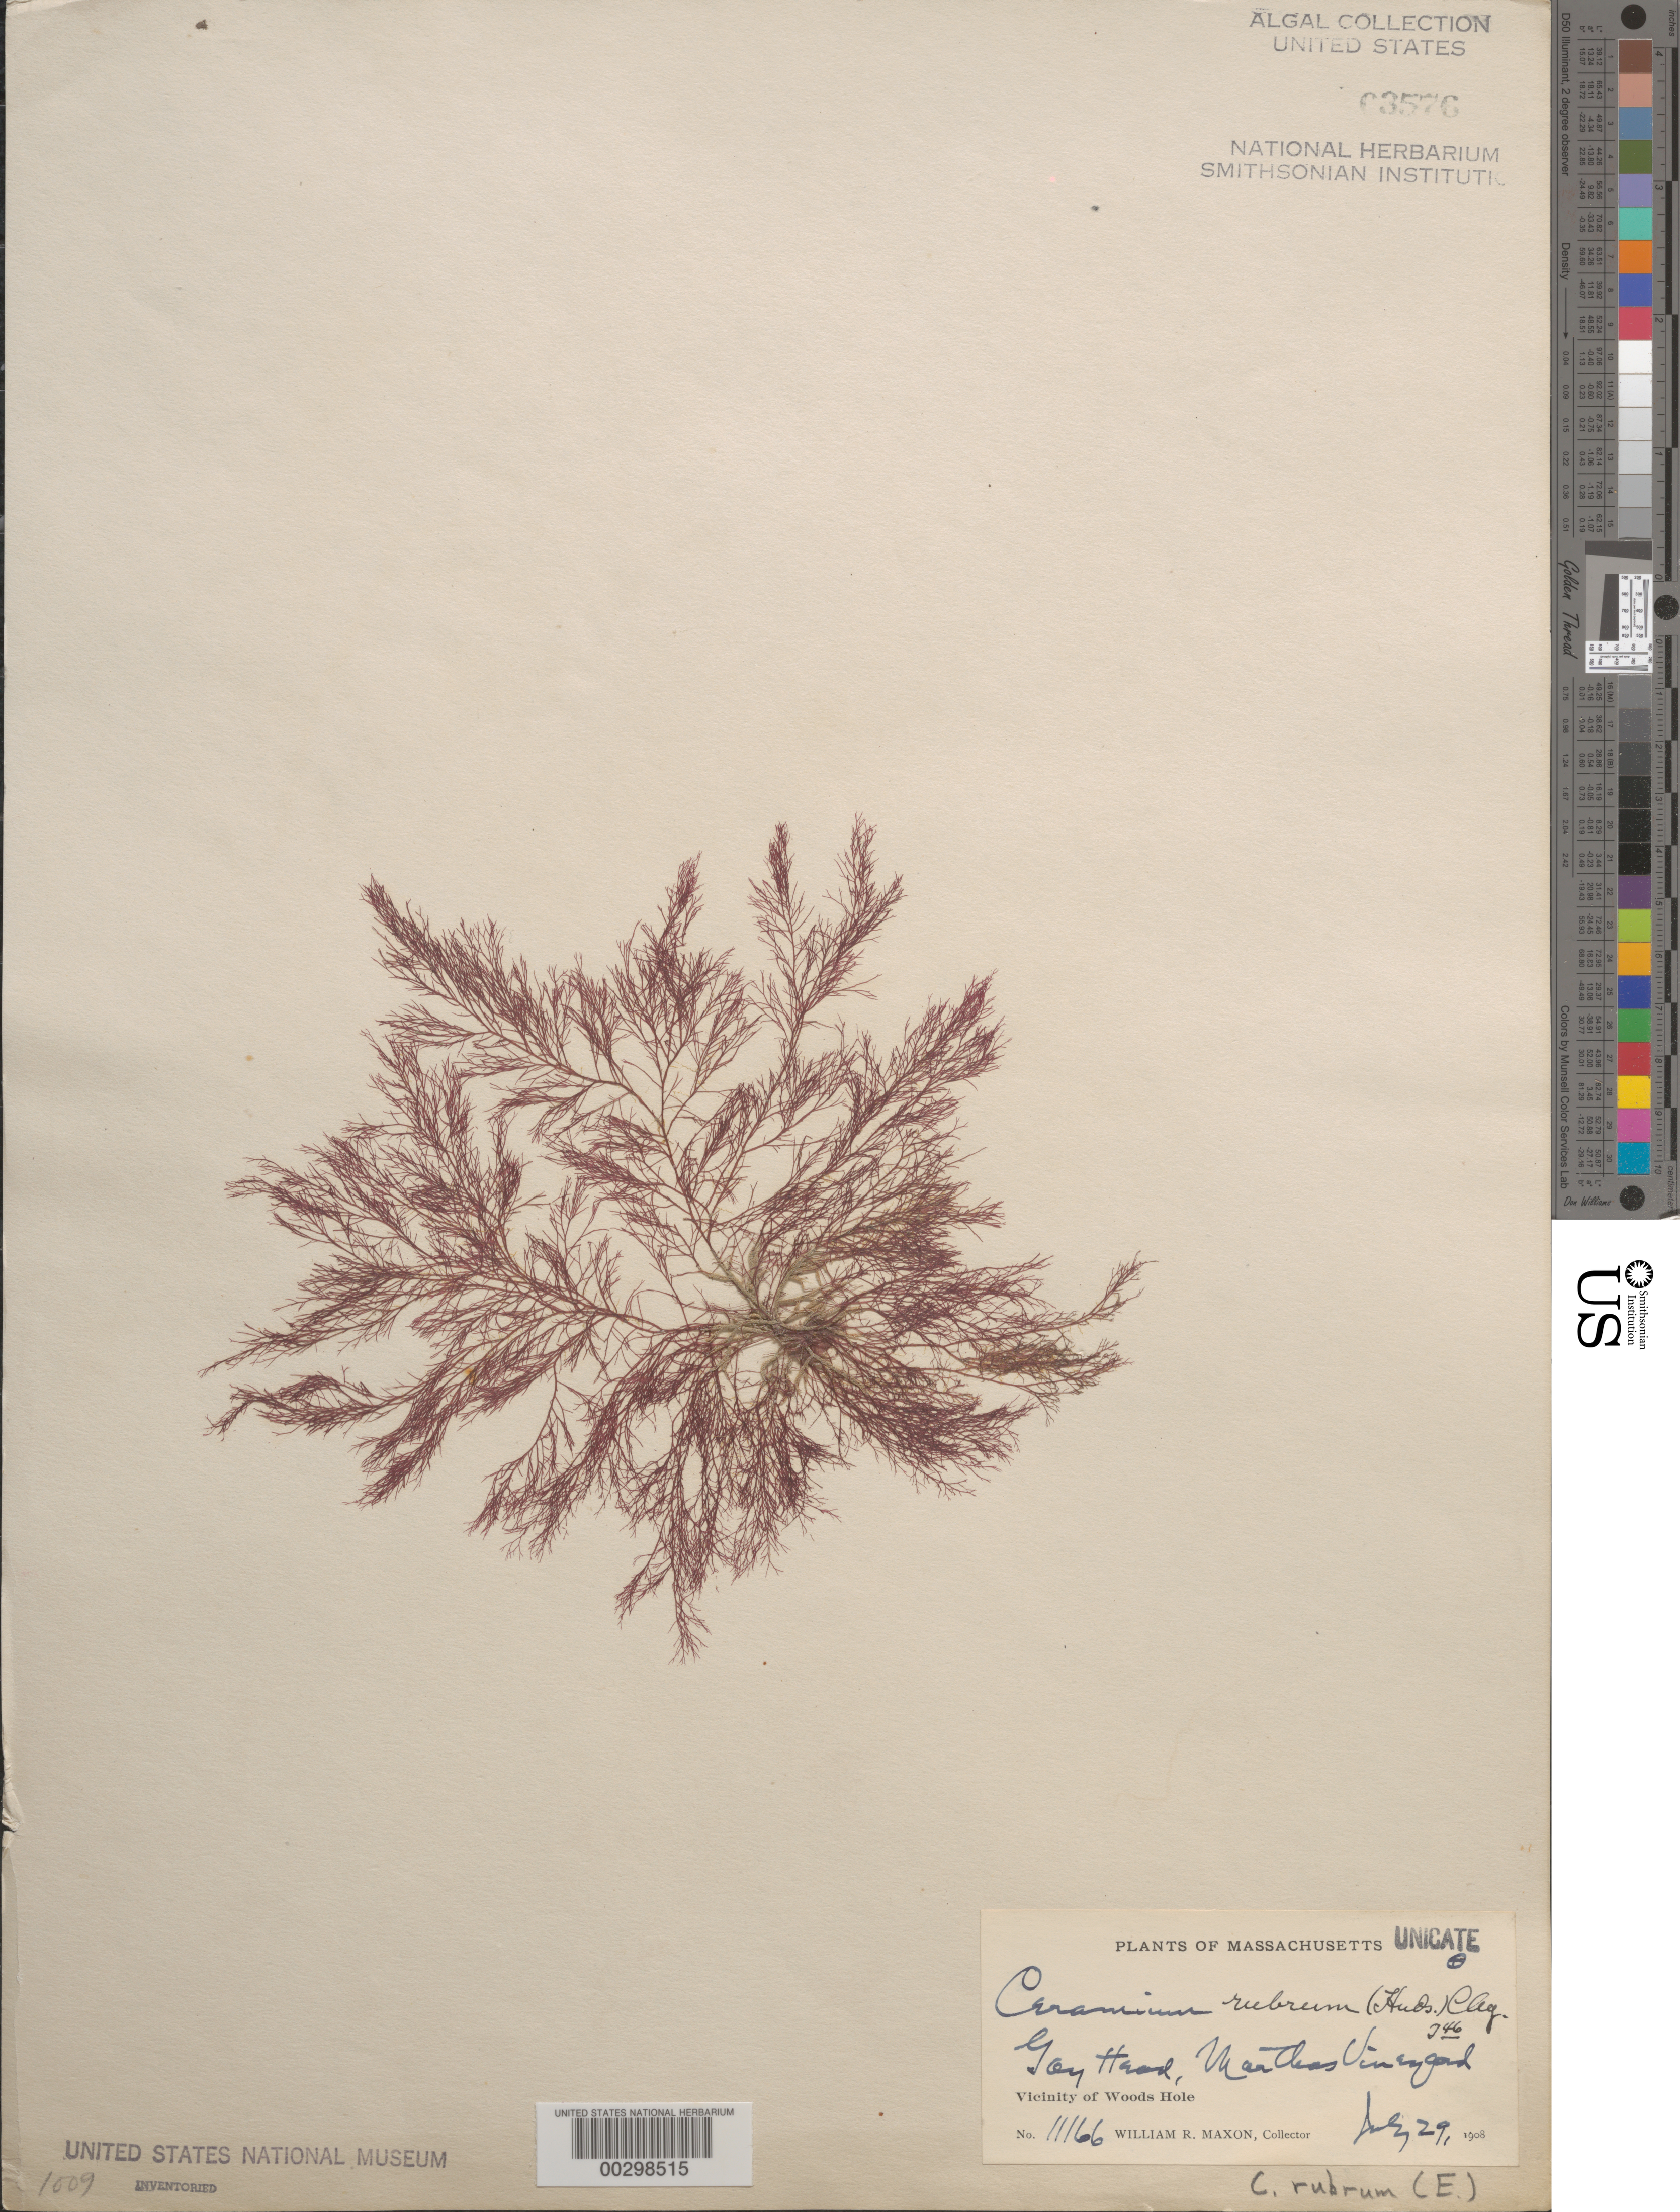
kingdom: Plantae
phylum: Rhodophyta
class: Florideophyceae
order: Ceramiales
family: Ceramiaceae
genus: Ceramium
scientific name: Ceramium rubrum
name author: C. Agardh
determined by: Taylor, William R.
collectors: W. R. Maxon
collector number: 11166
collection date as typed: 29 Jul 1908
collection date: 1908-07-29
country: United States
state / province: Massachusetts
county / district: Dukes County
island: Martha's Vineyard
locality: Gay Head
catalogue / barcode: US 3576